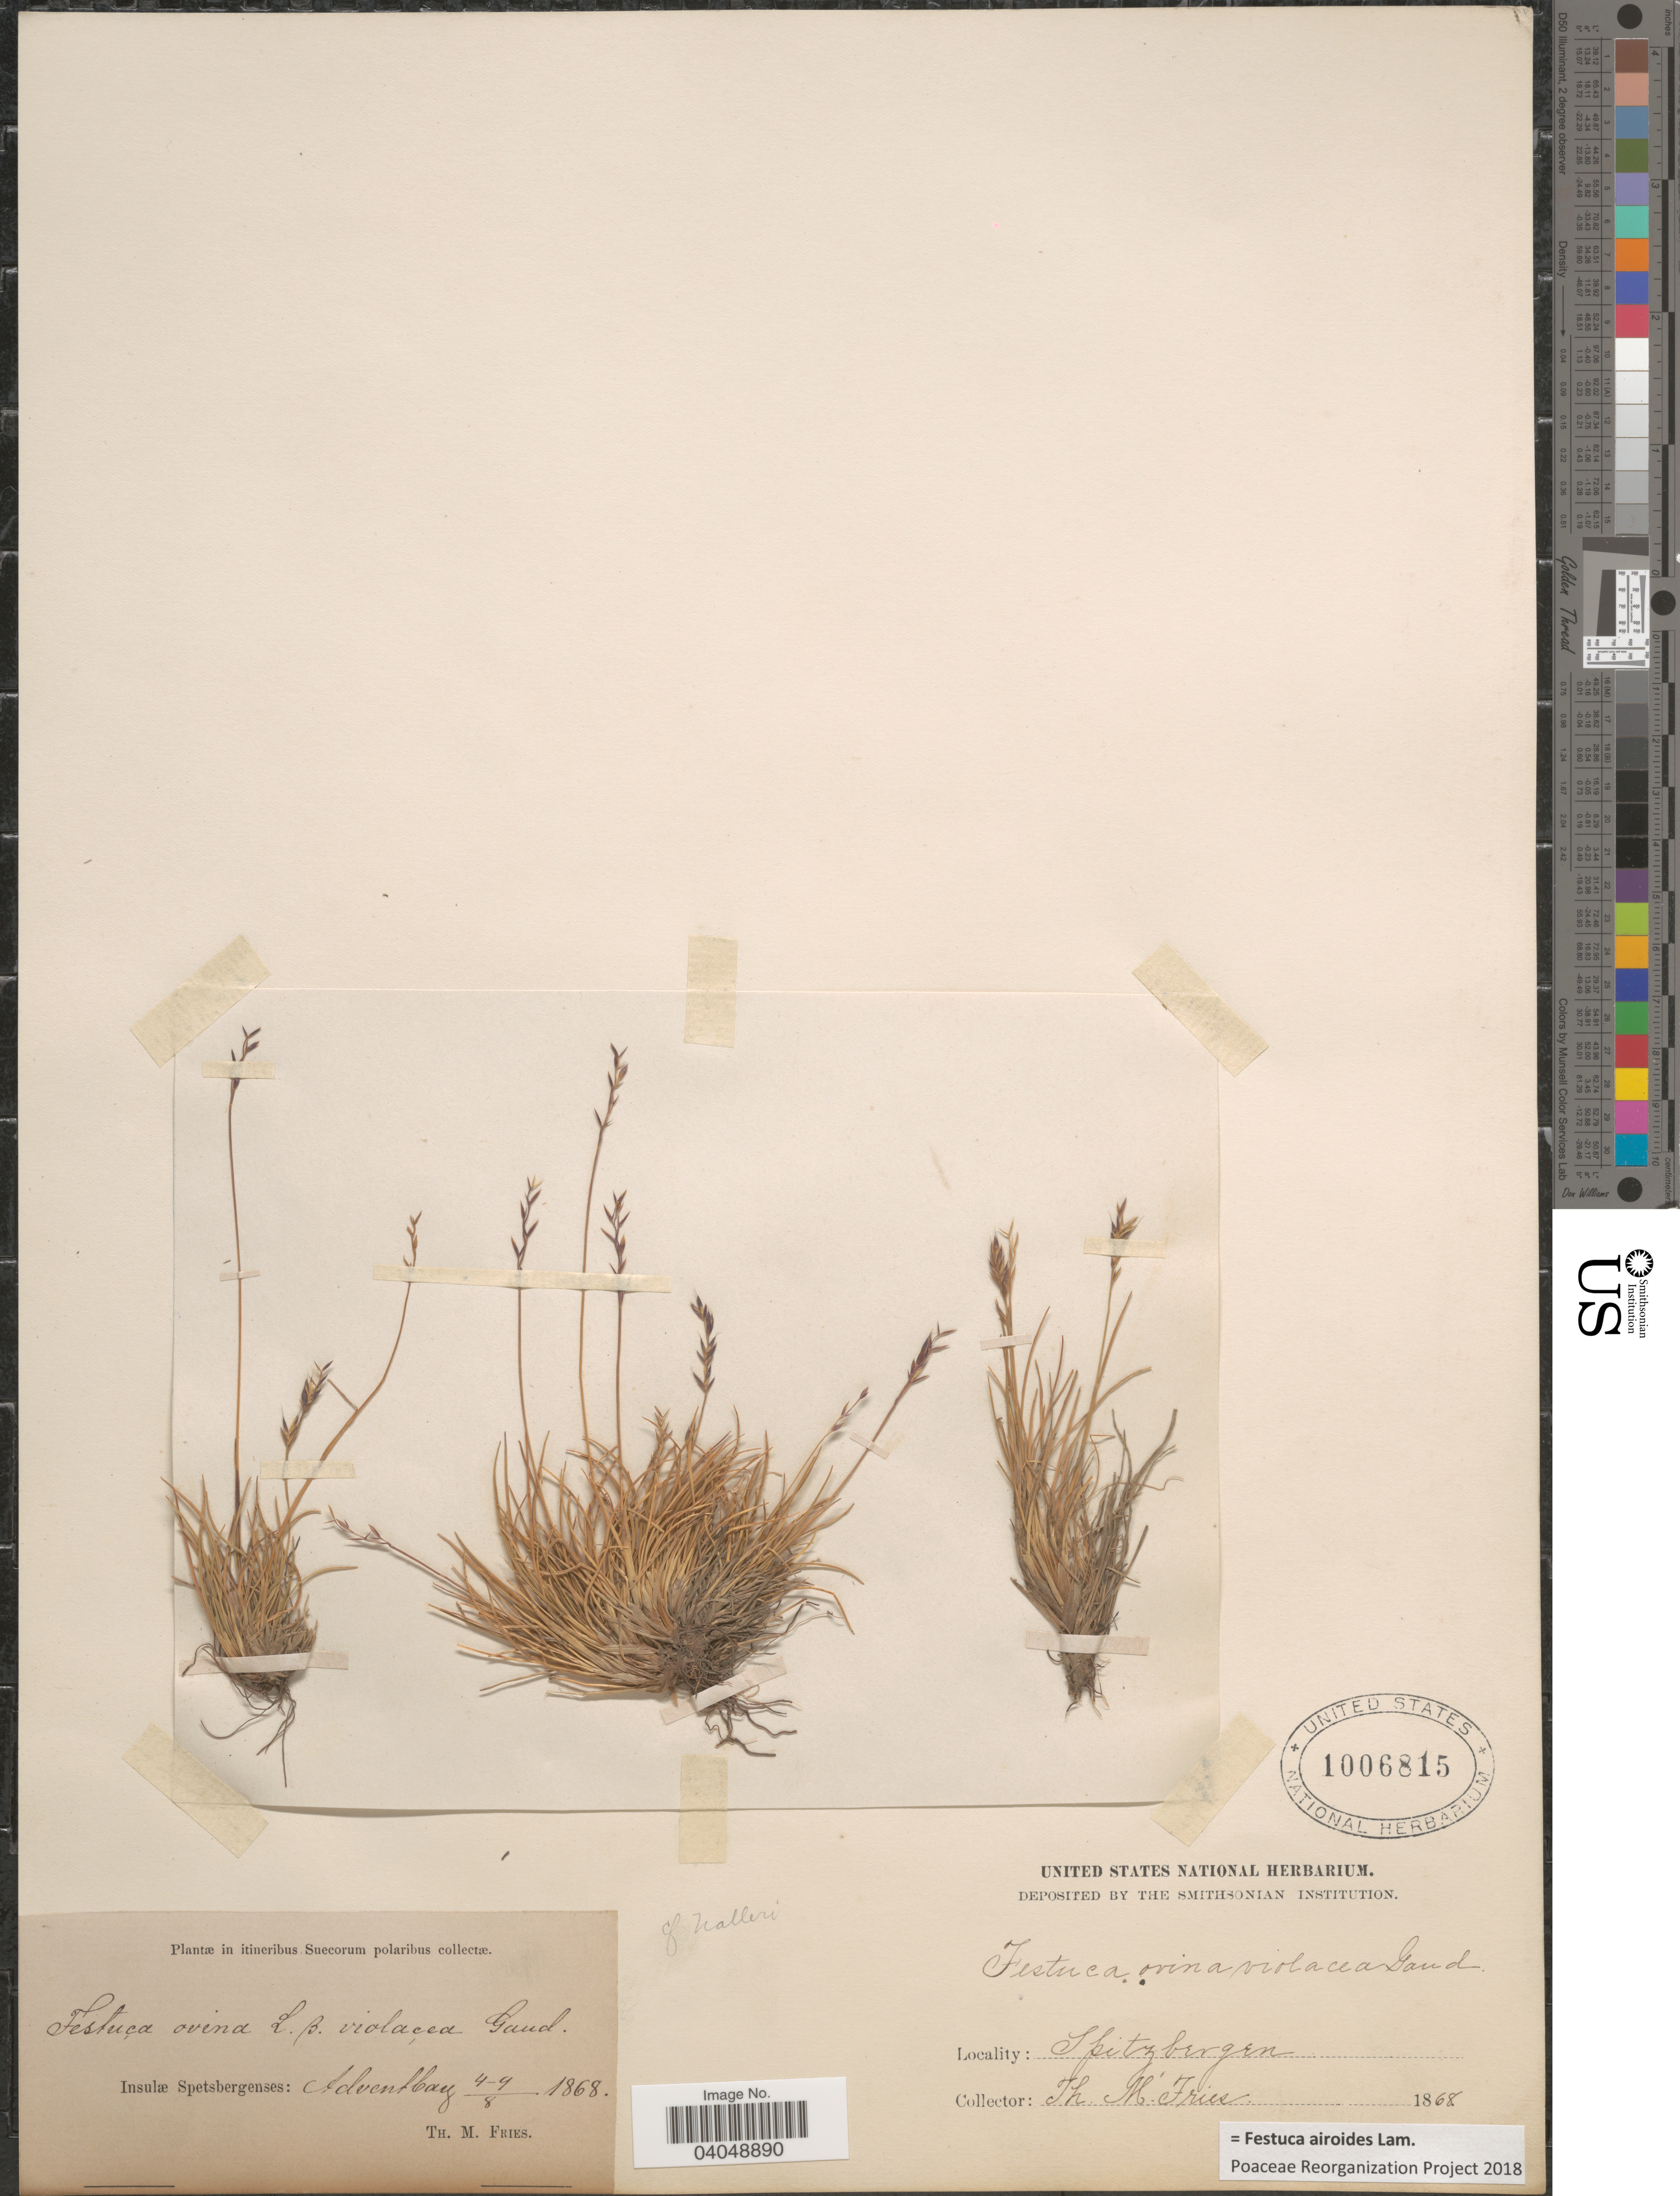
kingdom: Plantae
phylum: Tracheophyta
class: Liliopsida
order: Poales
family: Poaceae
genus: Festuca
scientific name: Festuca airoides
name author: Lam.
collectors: T. Fries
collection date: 1868-08-04/1868-08-09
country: Norway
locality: In itineribus Suecorum polaribus. Insulæ Spetsbergenses: Adventbay. Spitzbergen.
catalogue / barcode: US 1006815